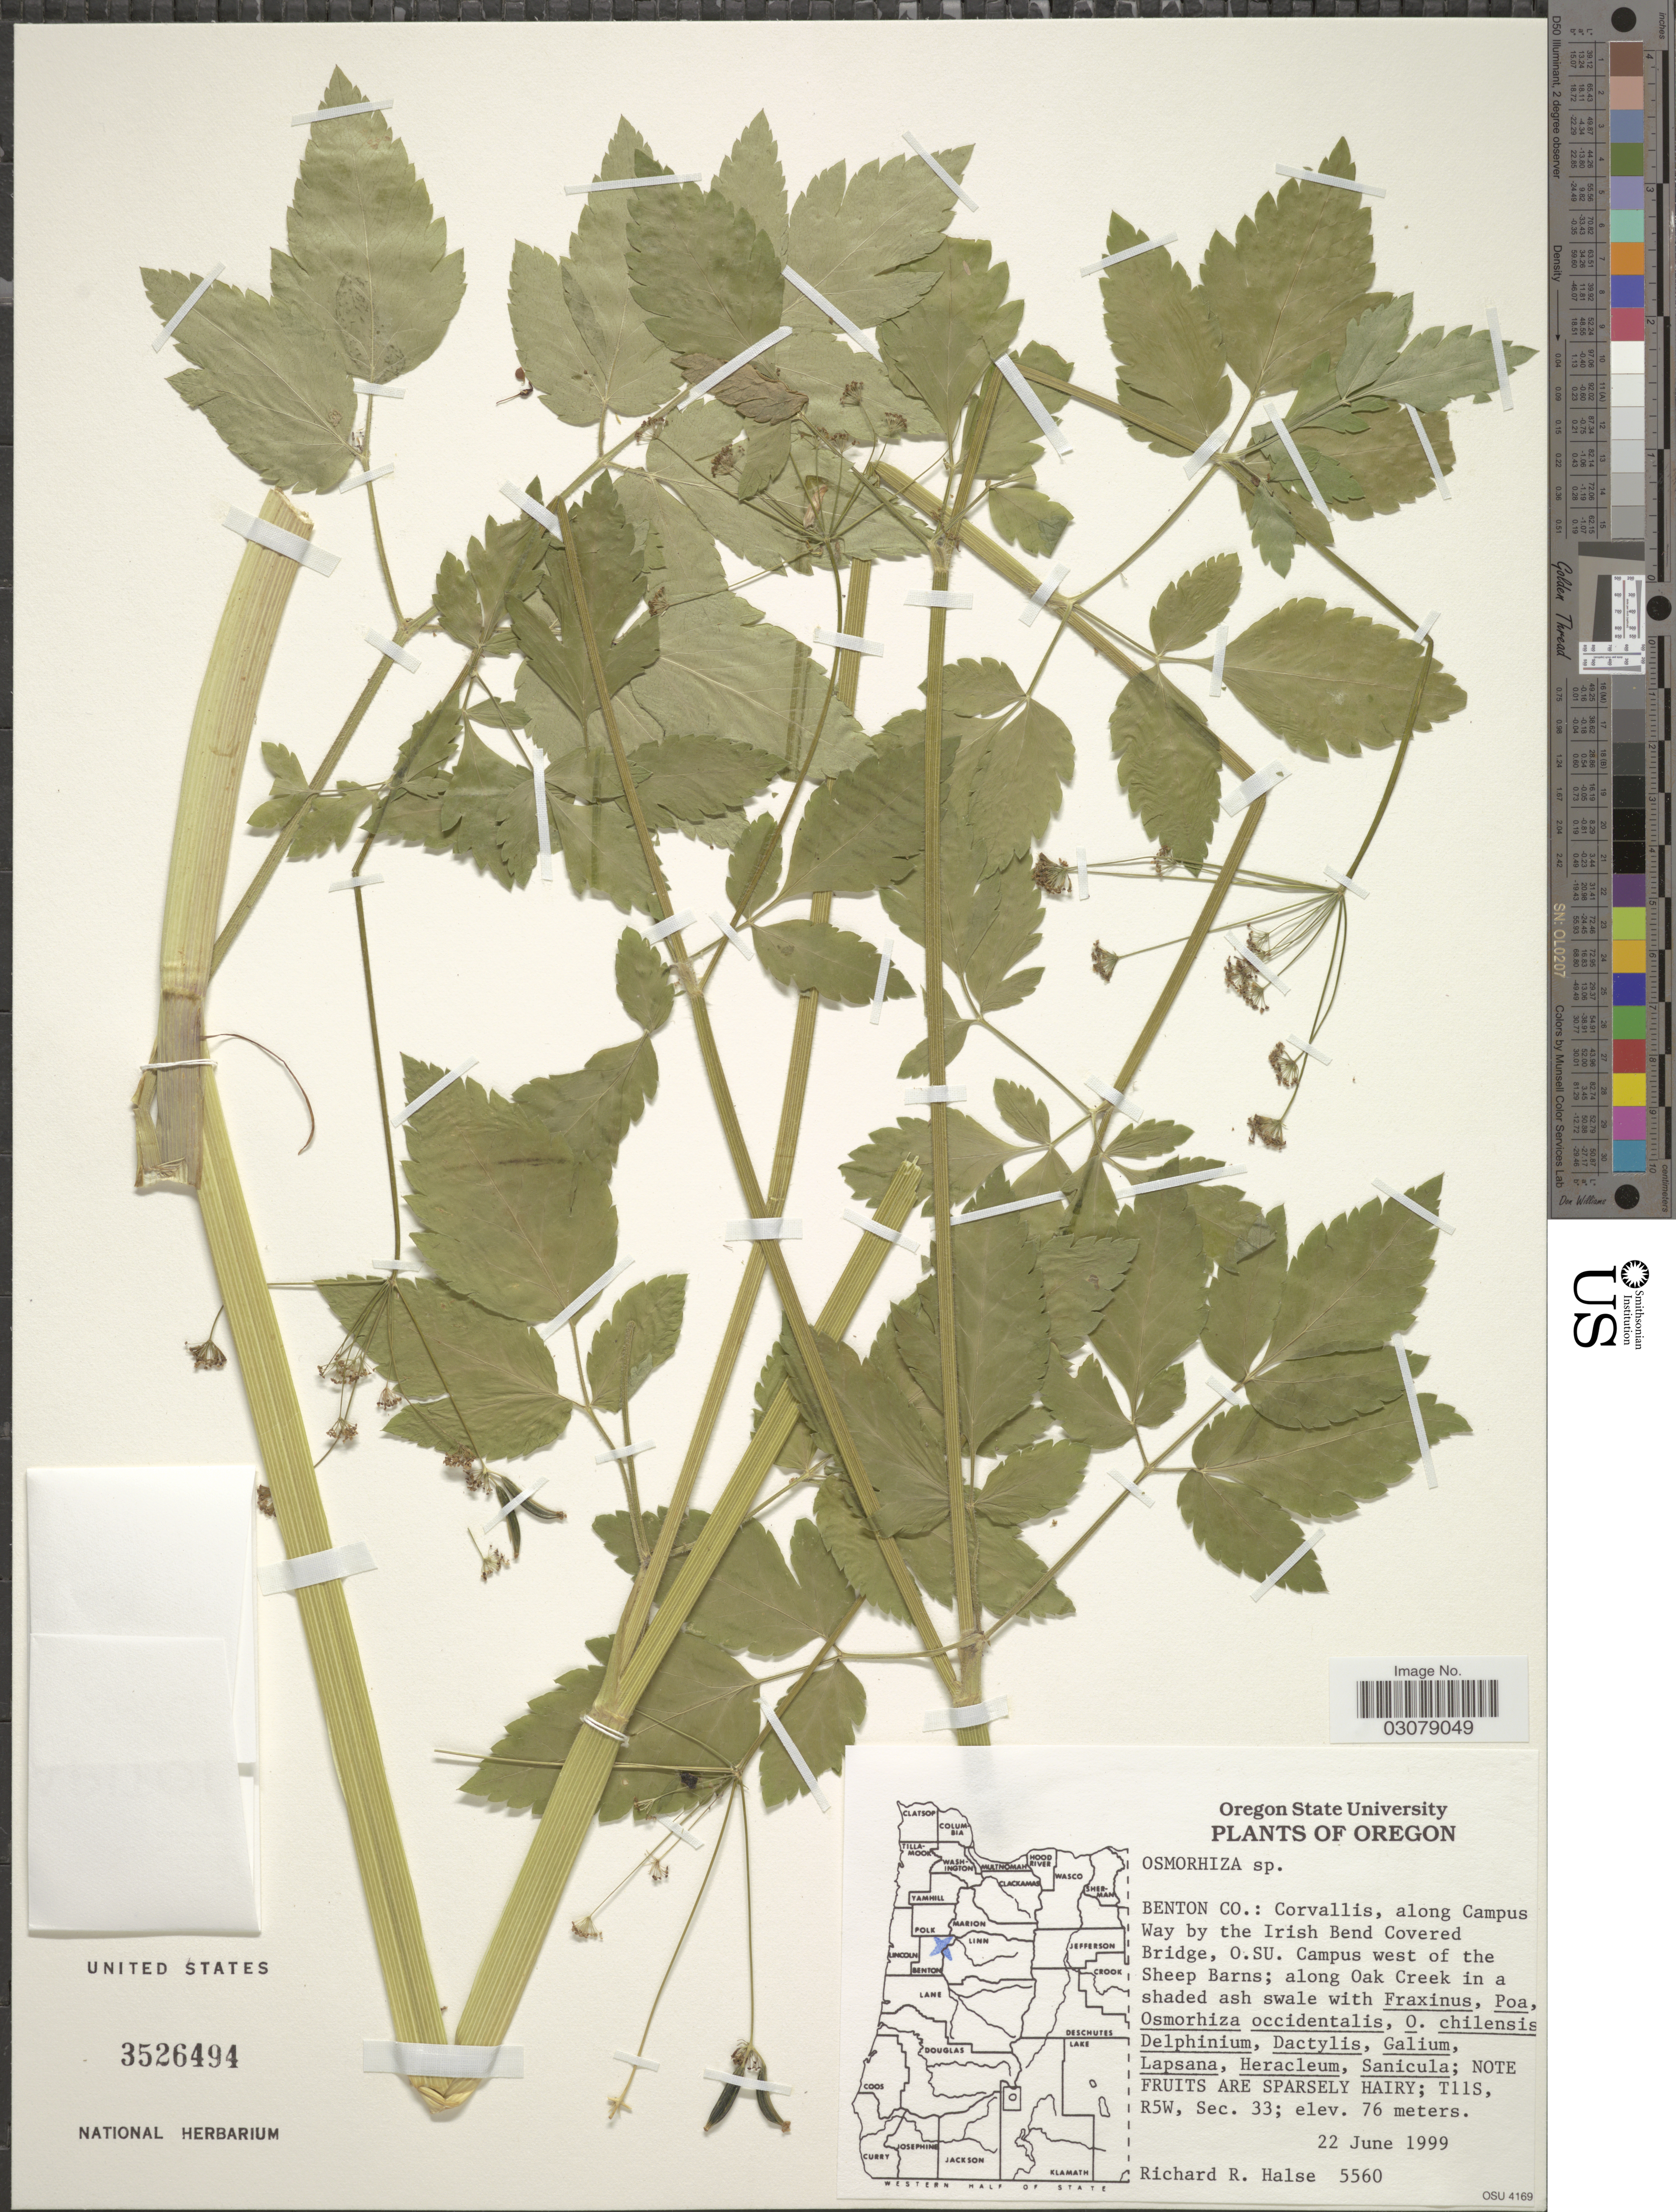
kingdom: Plantae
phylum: Tracheophyta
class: Magnoliopsida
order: Apiales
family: Apiaceae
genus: Osmorhiza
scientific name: Osmorhiza sp.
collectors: R. Halse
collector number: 5560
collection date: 1999-06-22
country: United States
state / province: Oregon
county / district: Benton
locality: Benton Co.: Corvallis, along Campus Way by the Irish Bend Covered Bridge, O.SU. Campus west of the Sheep Barns. T11S, R5W, Sec. 33.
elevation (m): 76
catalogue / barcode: US 3526494